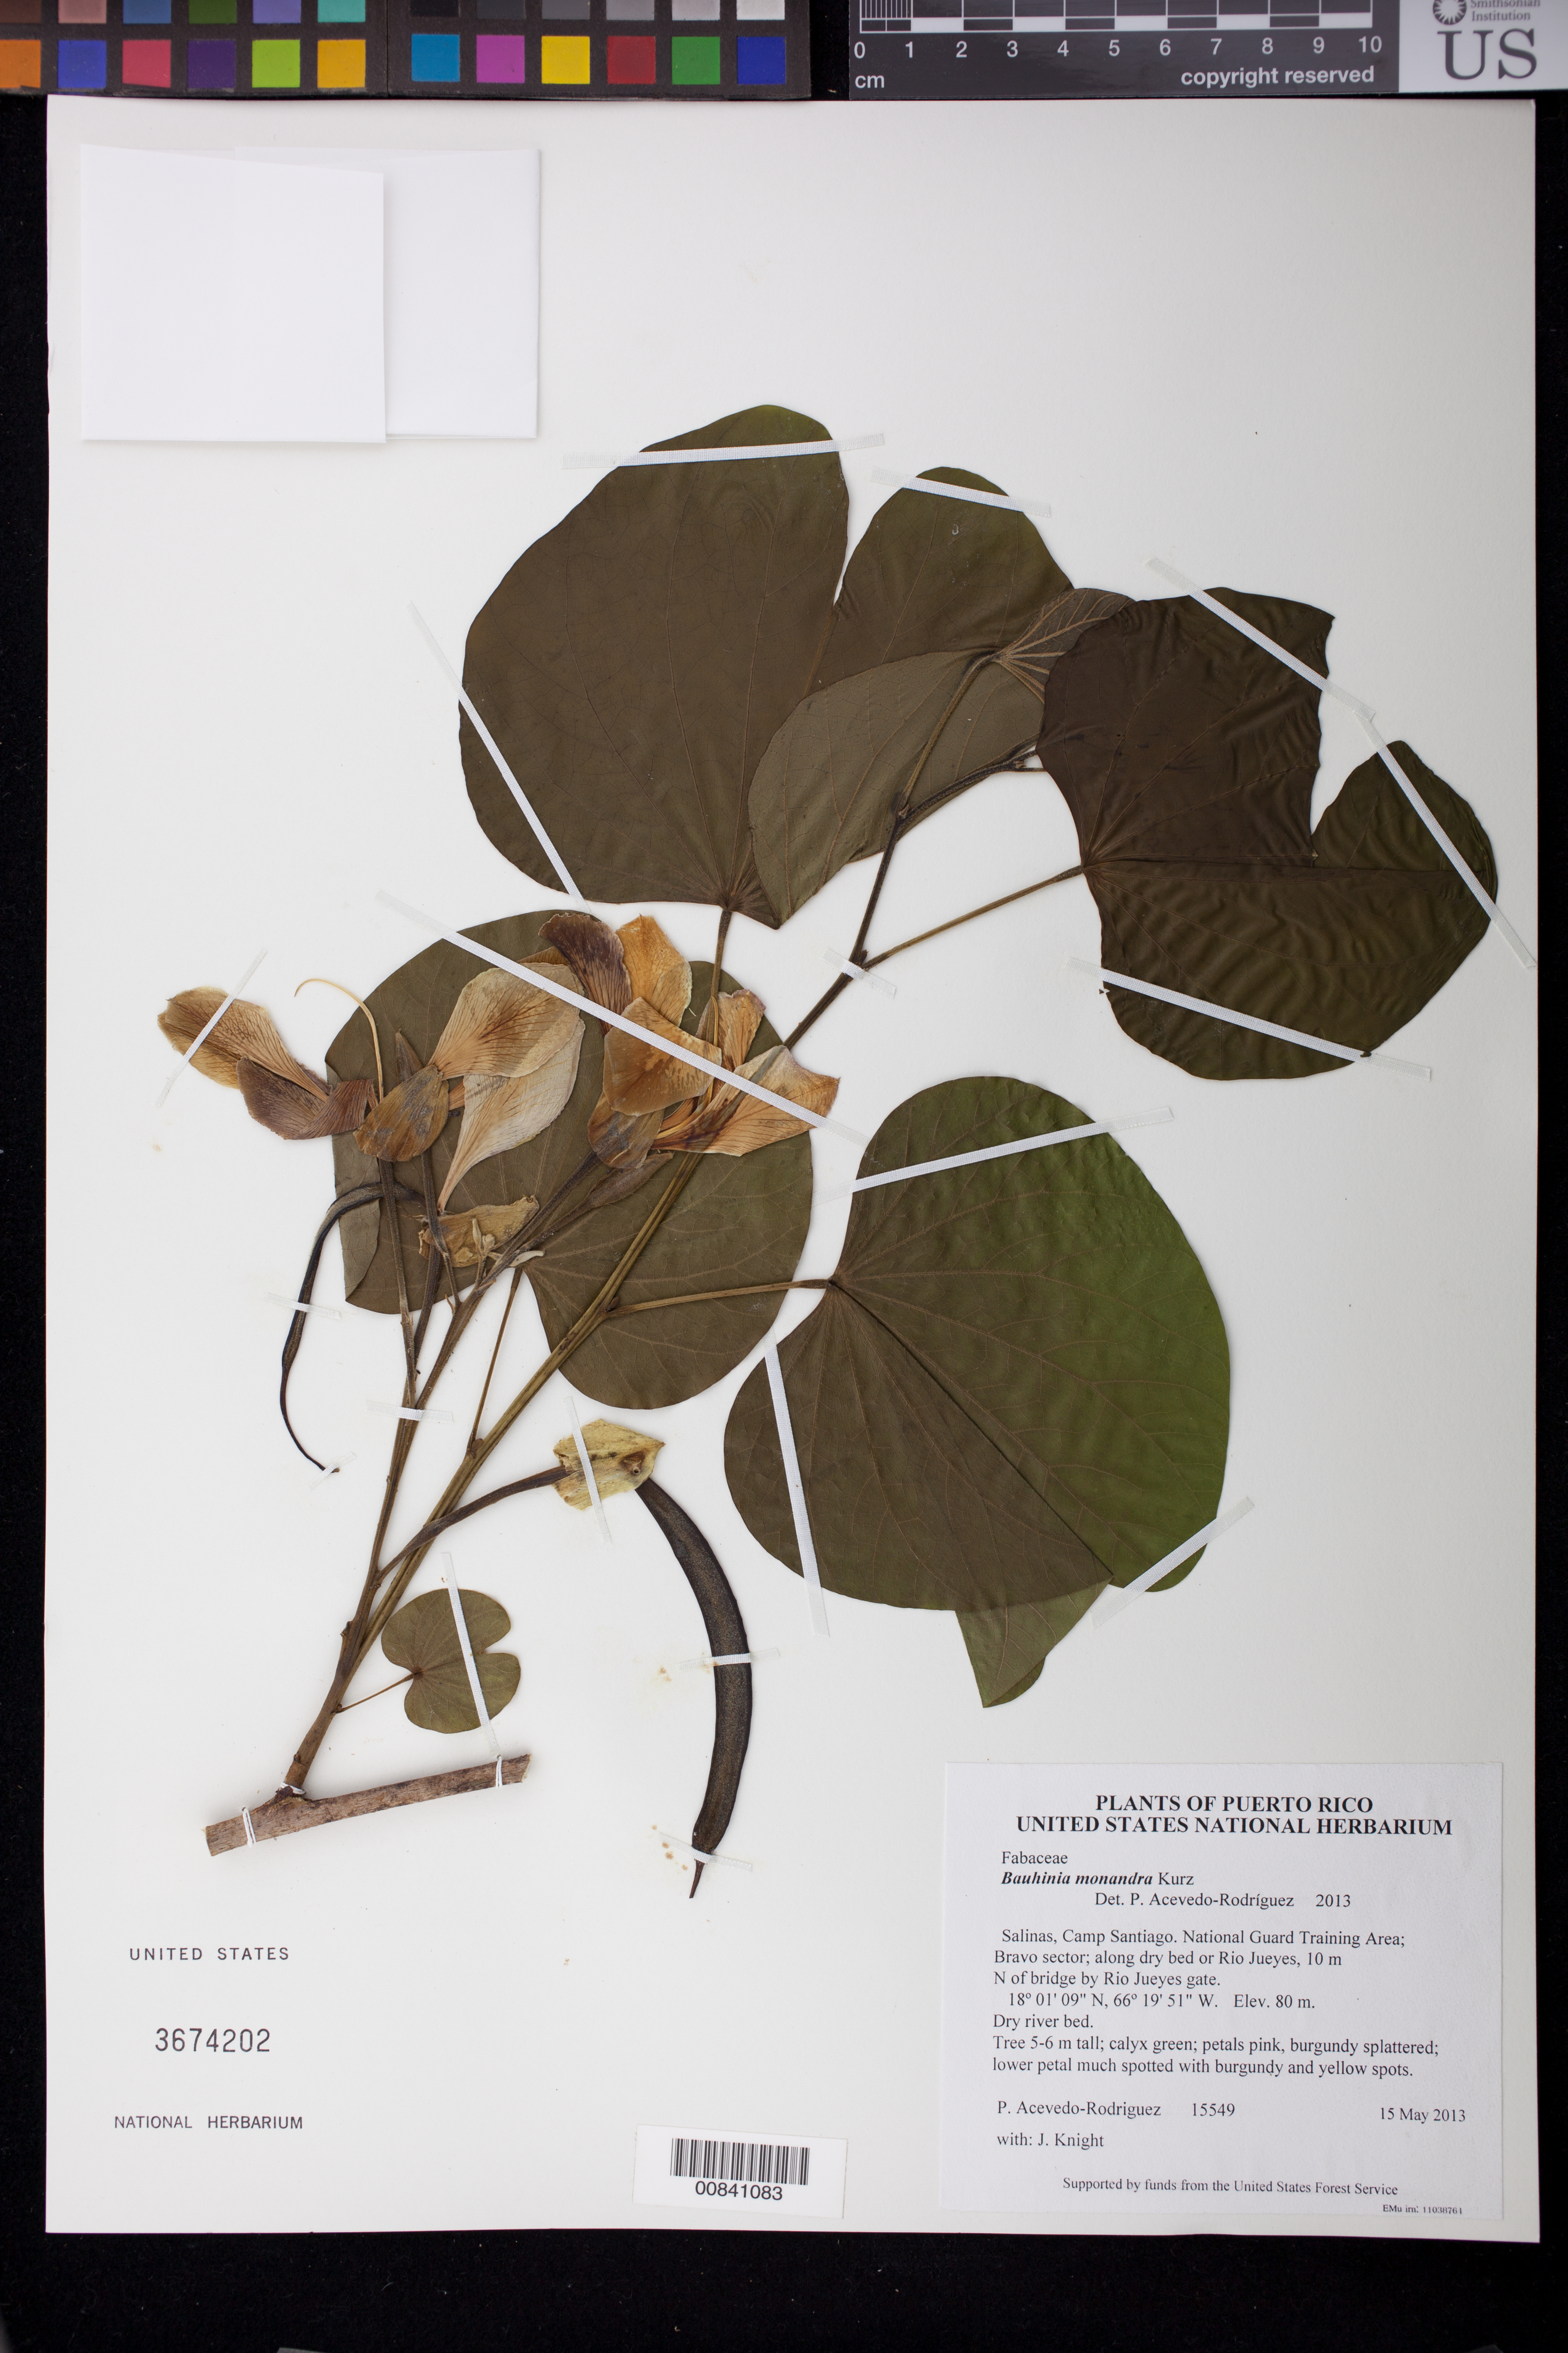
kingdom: Plantae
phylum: Tracheophyta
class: Magnoliopsida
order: Fabales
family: Fabaceae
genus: Bauhinia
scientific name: Bauhinia monandra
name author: Kurz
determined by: Acevedo-Rodríguez, P., (BOT), Smithsonian Institution - National Museum of Natural History (UNITED STATES)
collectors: P. Acevedo-Rodr. & J. Knight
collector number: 15549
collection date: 2013-05-15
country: Puerto Rico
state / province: Salinas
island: Puerto Rico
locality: Camp Santiago. National Guard Training Area; Bravo sector; along dry bed or Rio Jueyes, 10 m N of bridge by Rio Jueyes gate.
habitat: Dry river bed.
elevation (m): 80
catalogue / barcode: US 3674202